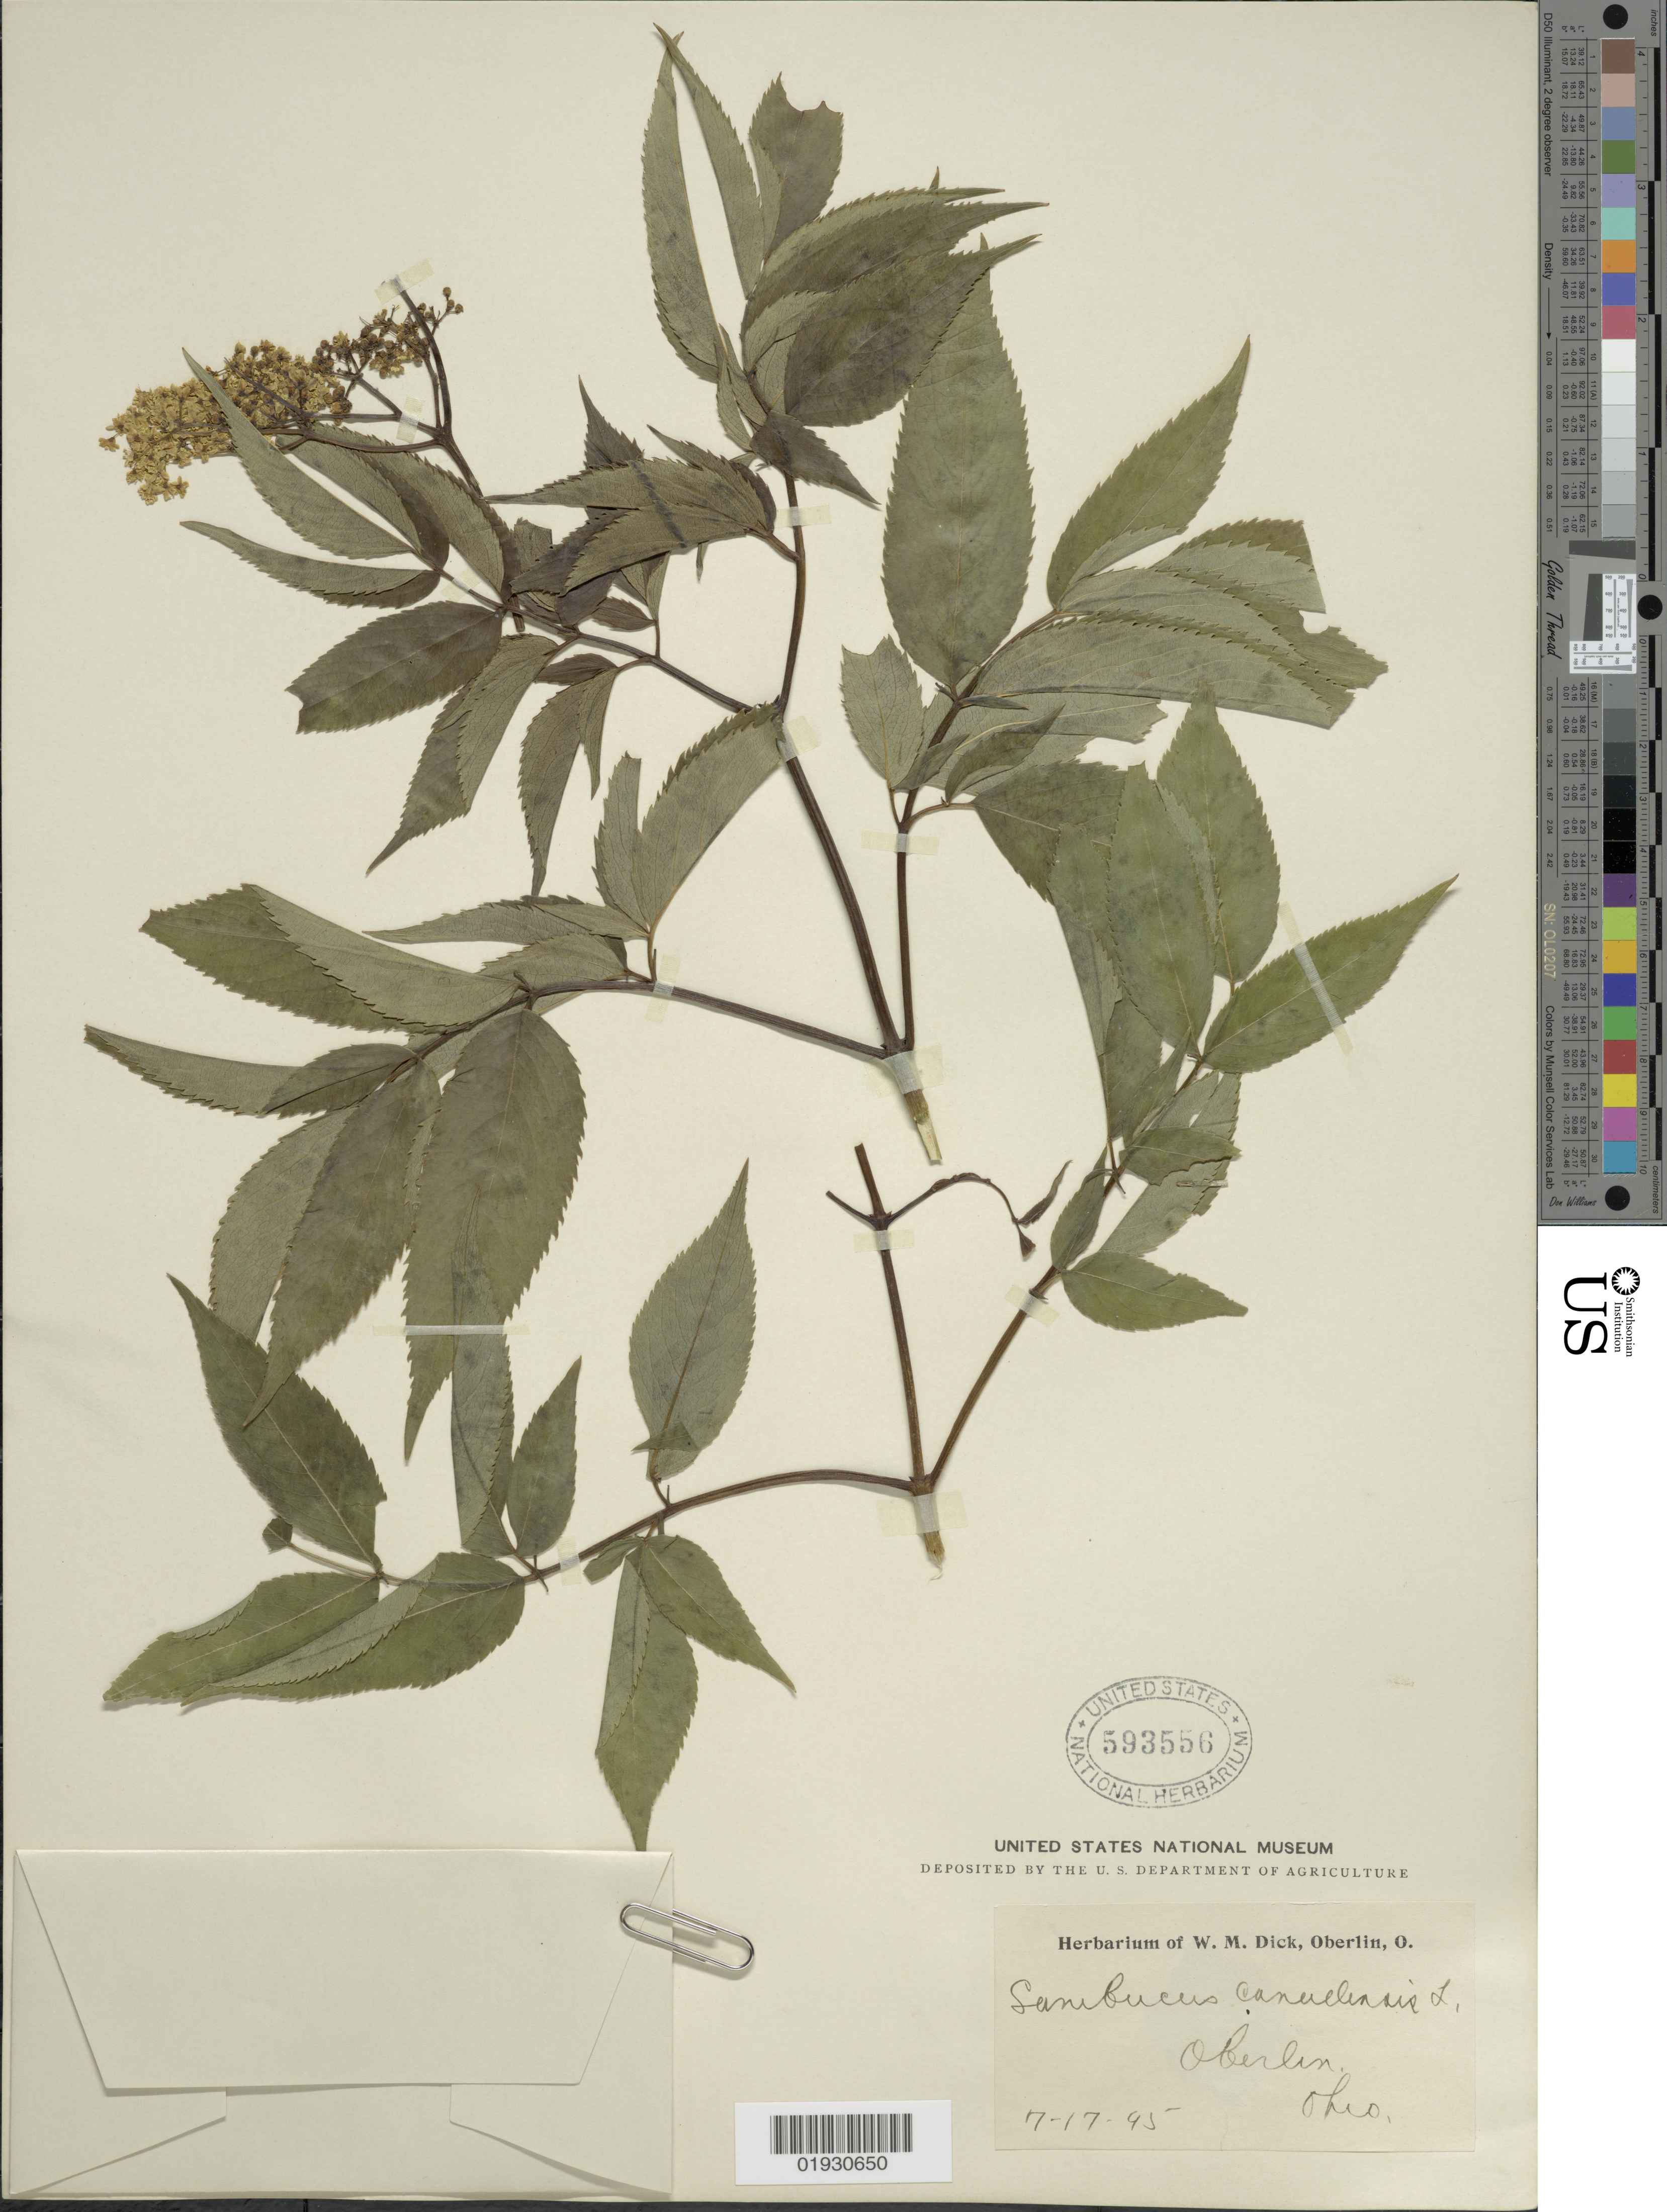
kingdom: Plantae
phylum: Tracheophyta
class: Magnoliopsida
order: Dipsacales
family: Viburnaceae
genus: Sambucus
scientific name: Sambucus canadensis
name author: L.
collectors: ex Herb. W. M. Dick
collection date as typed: Transcribed d/m/y: 17/7/95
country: United States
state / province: Ohio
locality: Oberlin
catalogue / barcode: US 593556